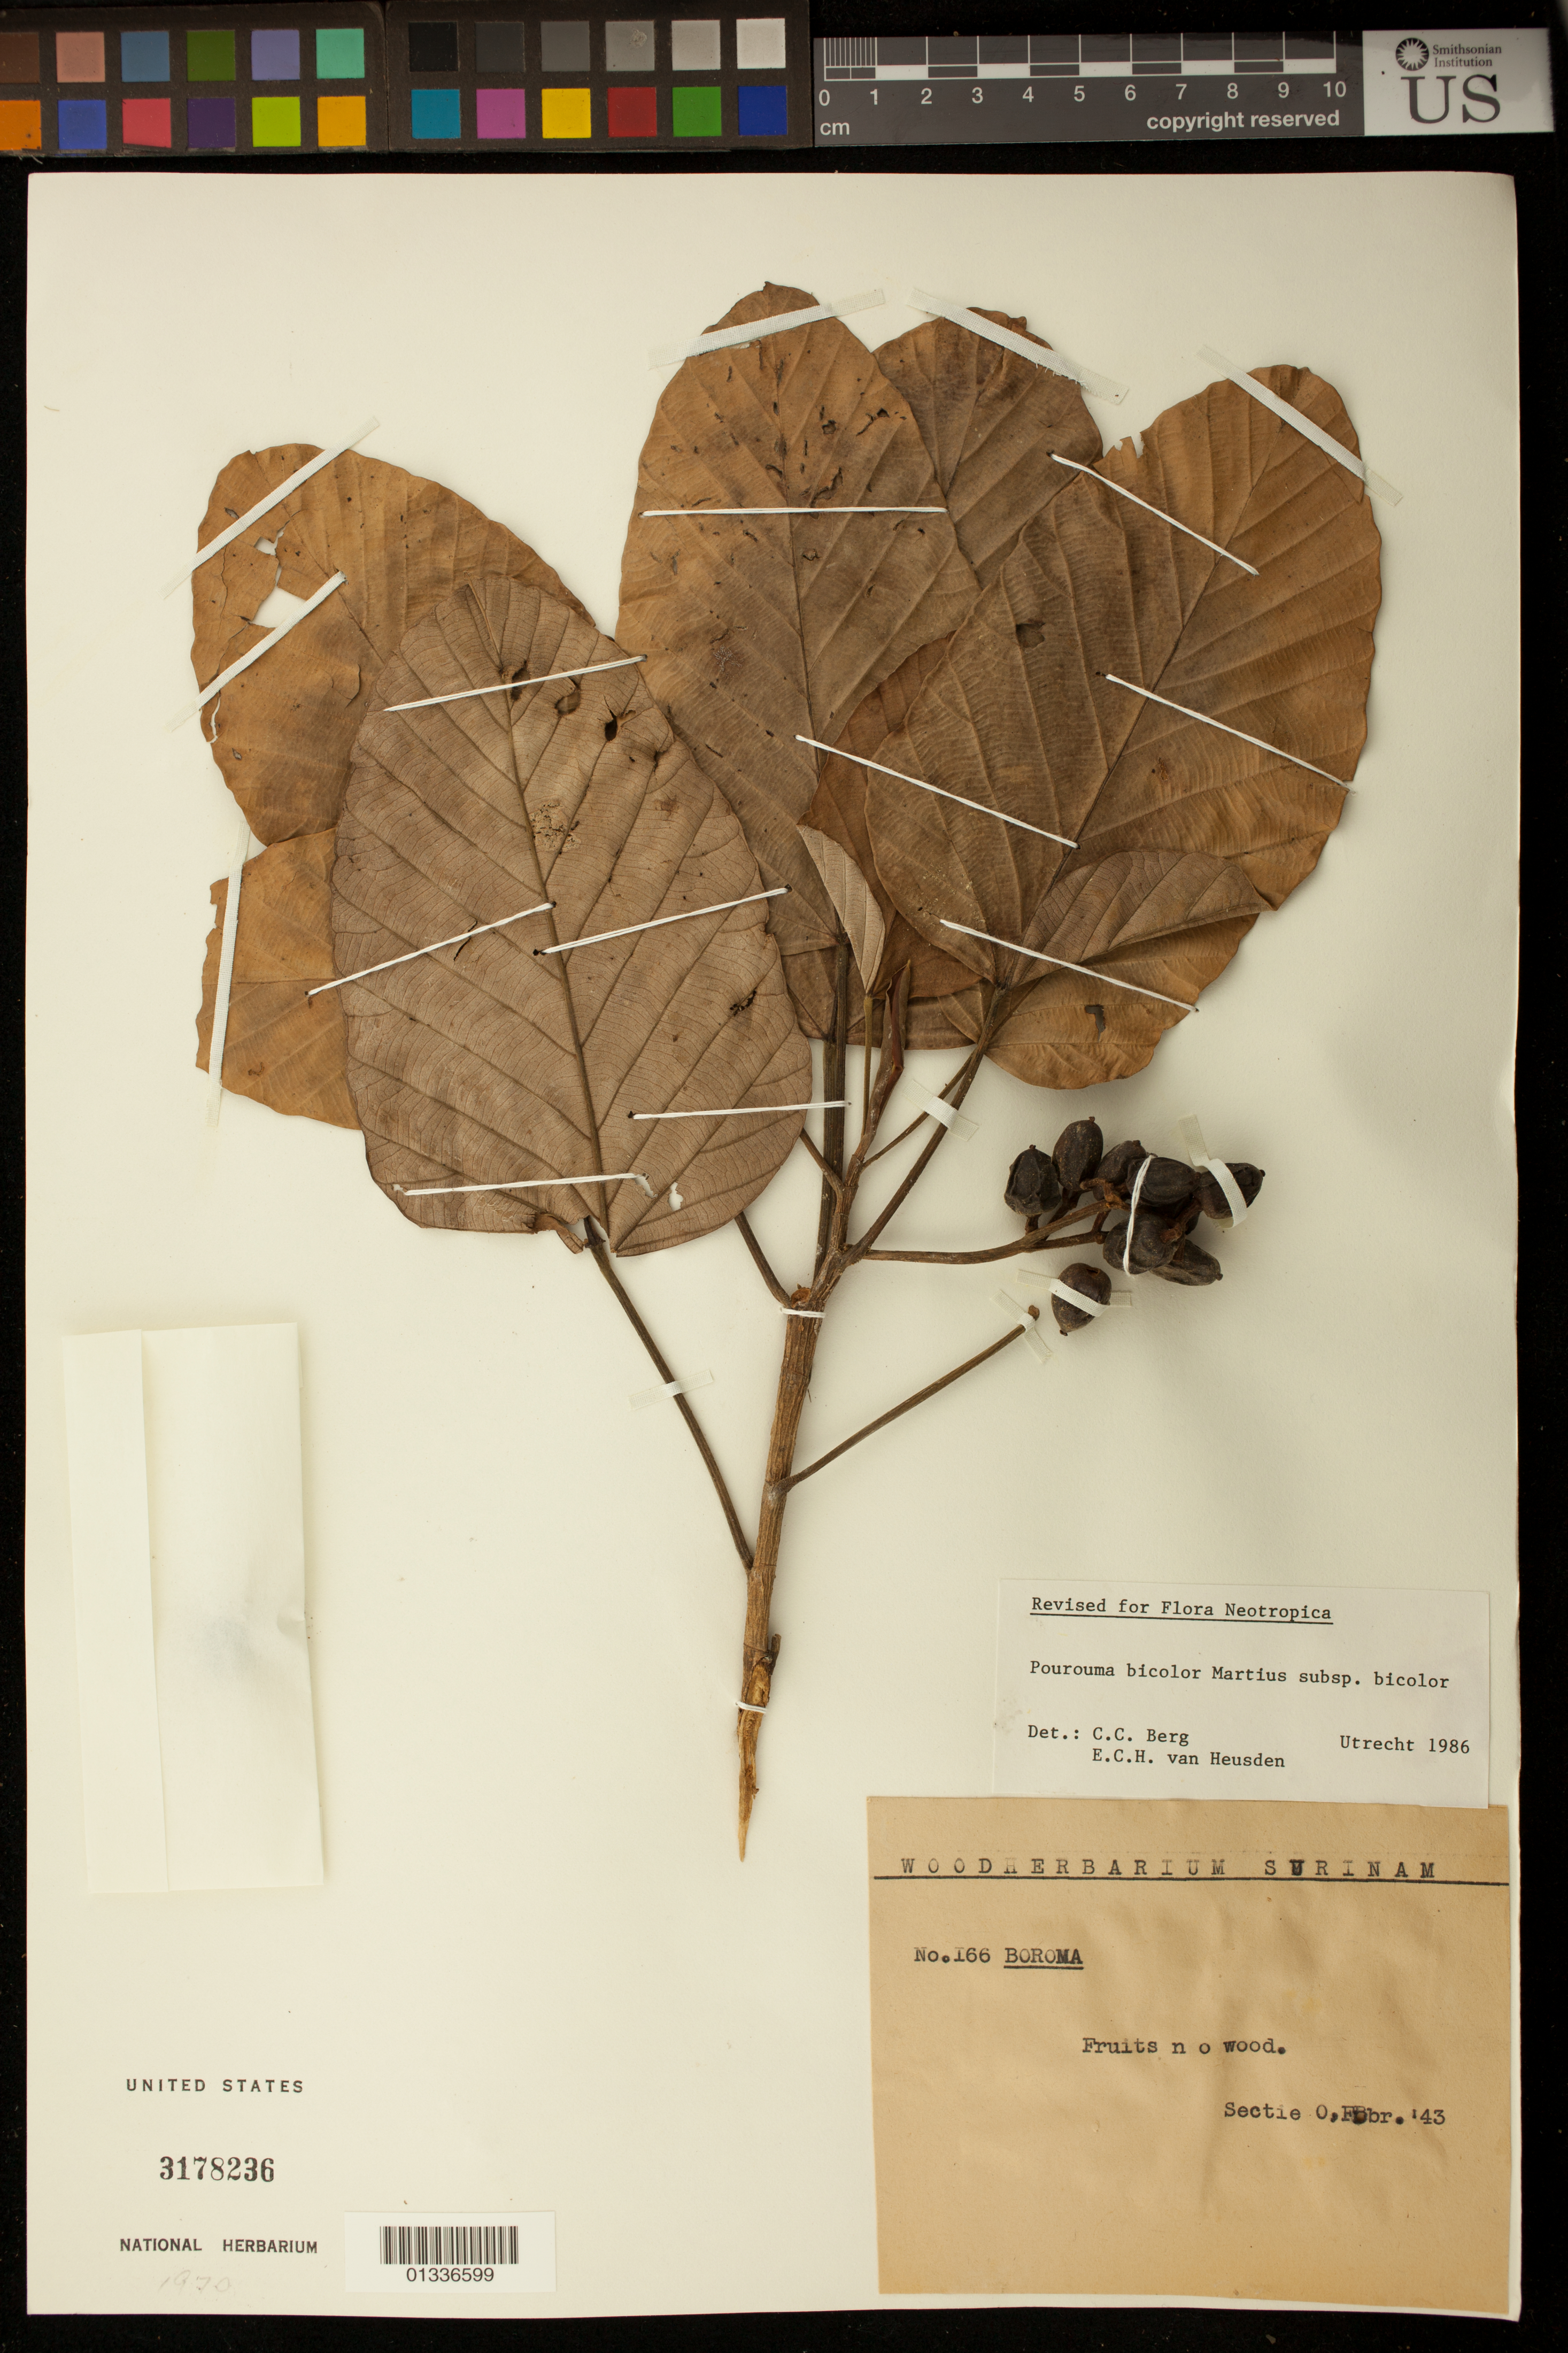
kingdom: Plantae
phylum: Tracheophyta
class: Magnoliopsida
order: Rosales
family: Urticaceae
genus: Pourouma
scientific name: Pourouma bicolor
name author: Mart.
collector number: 166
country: Suriname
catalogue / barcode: US 3178236